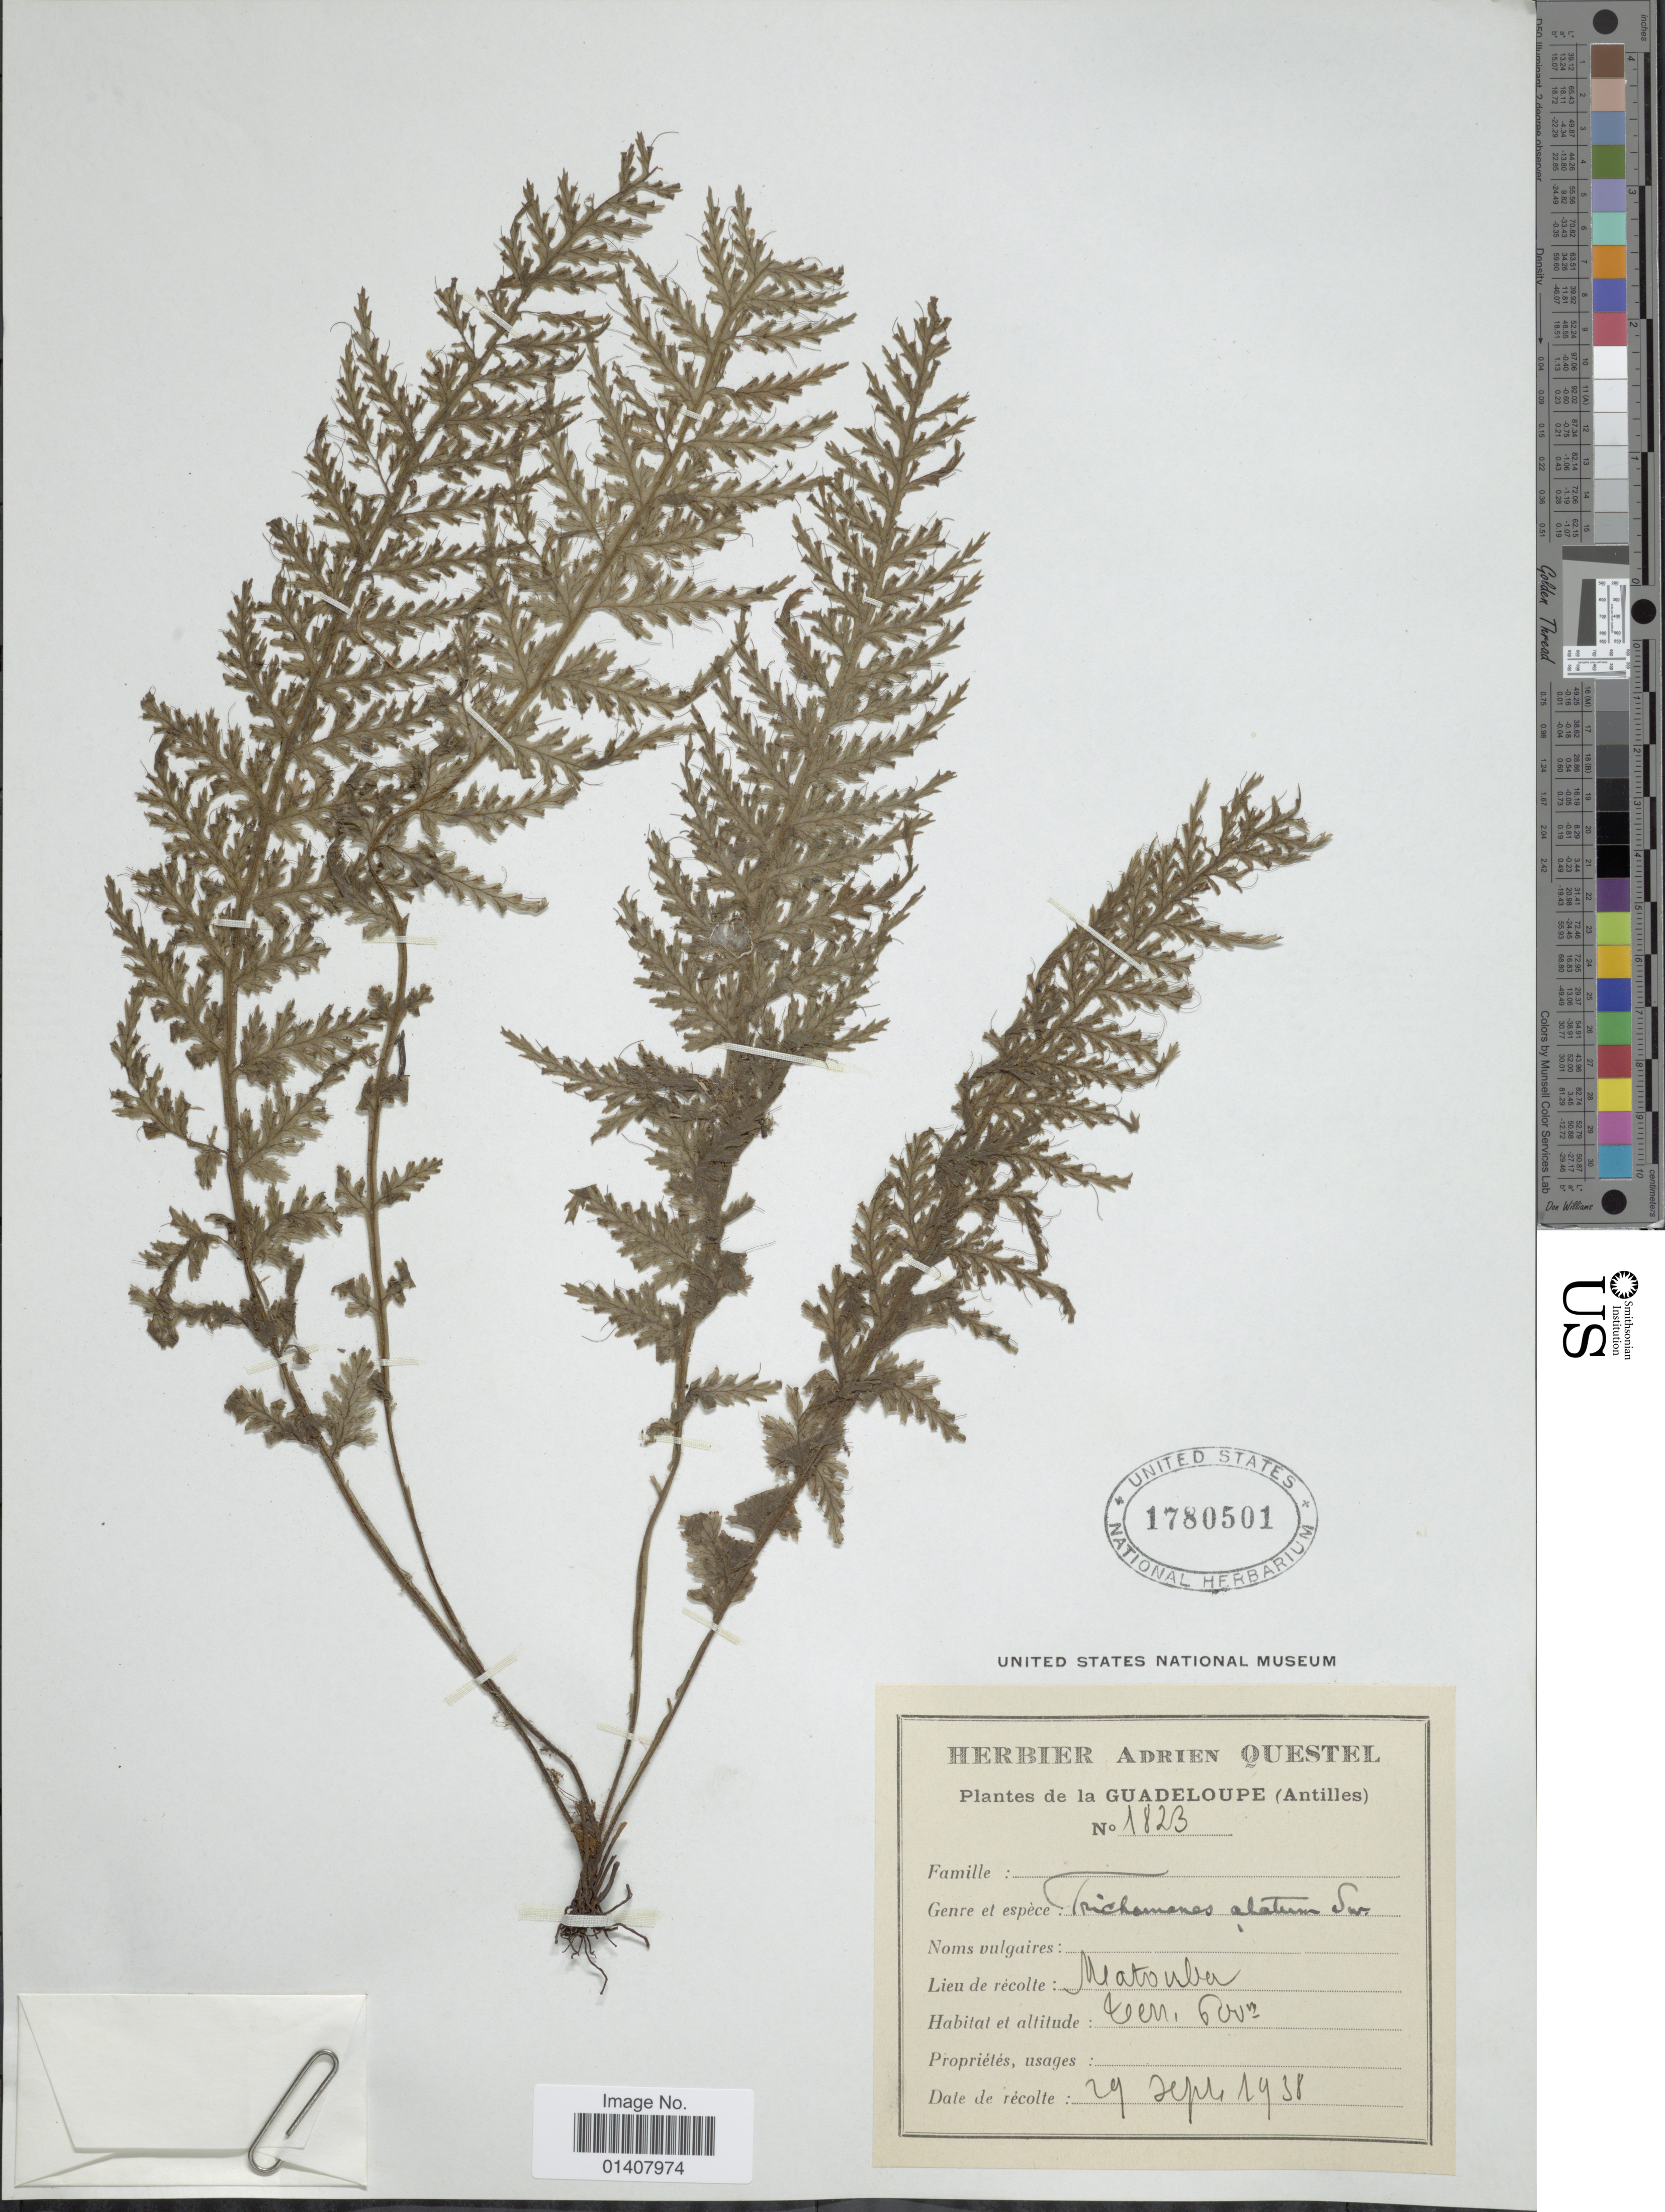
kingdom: Plantae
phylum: Tracheophyta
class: Polypodiopsida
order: Hymenophyllales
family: Hymenophyllaceae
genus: Trichomanes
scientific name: Trichomanes alatum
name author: Sw.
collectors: A. Questel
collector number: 1823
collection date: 1938-09-29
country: Guadeloupe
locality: Guadeloupe(Antilles)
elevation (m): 600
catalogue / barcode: US 1780501